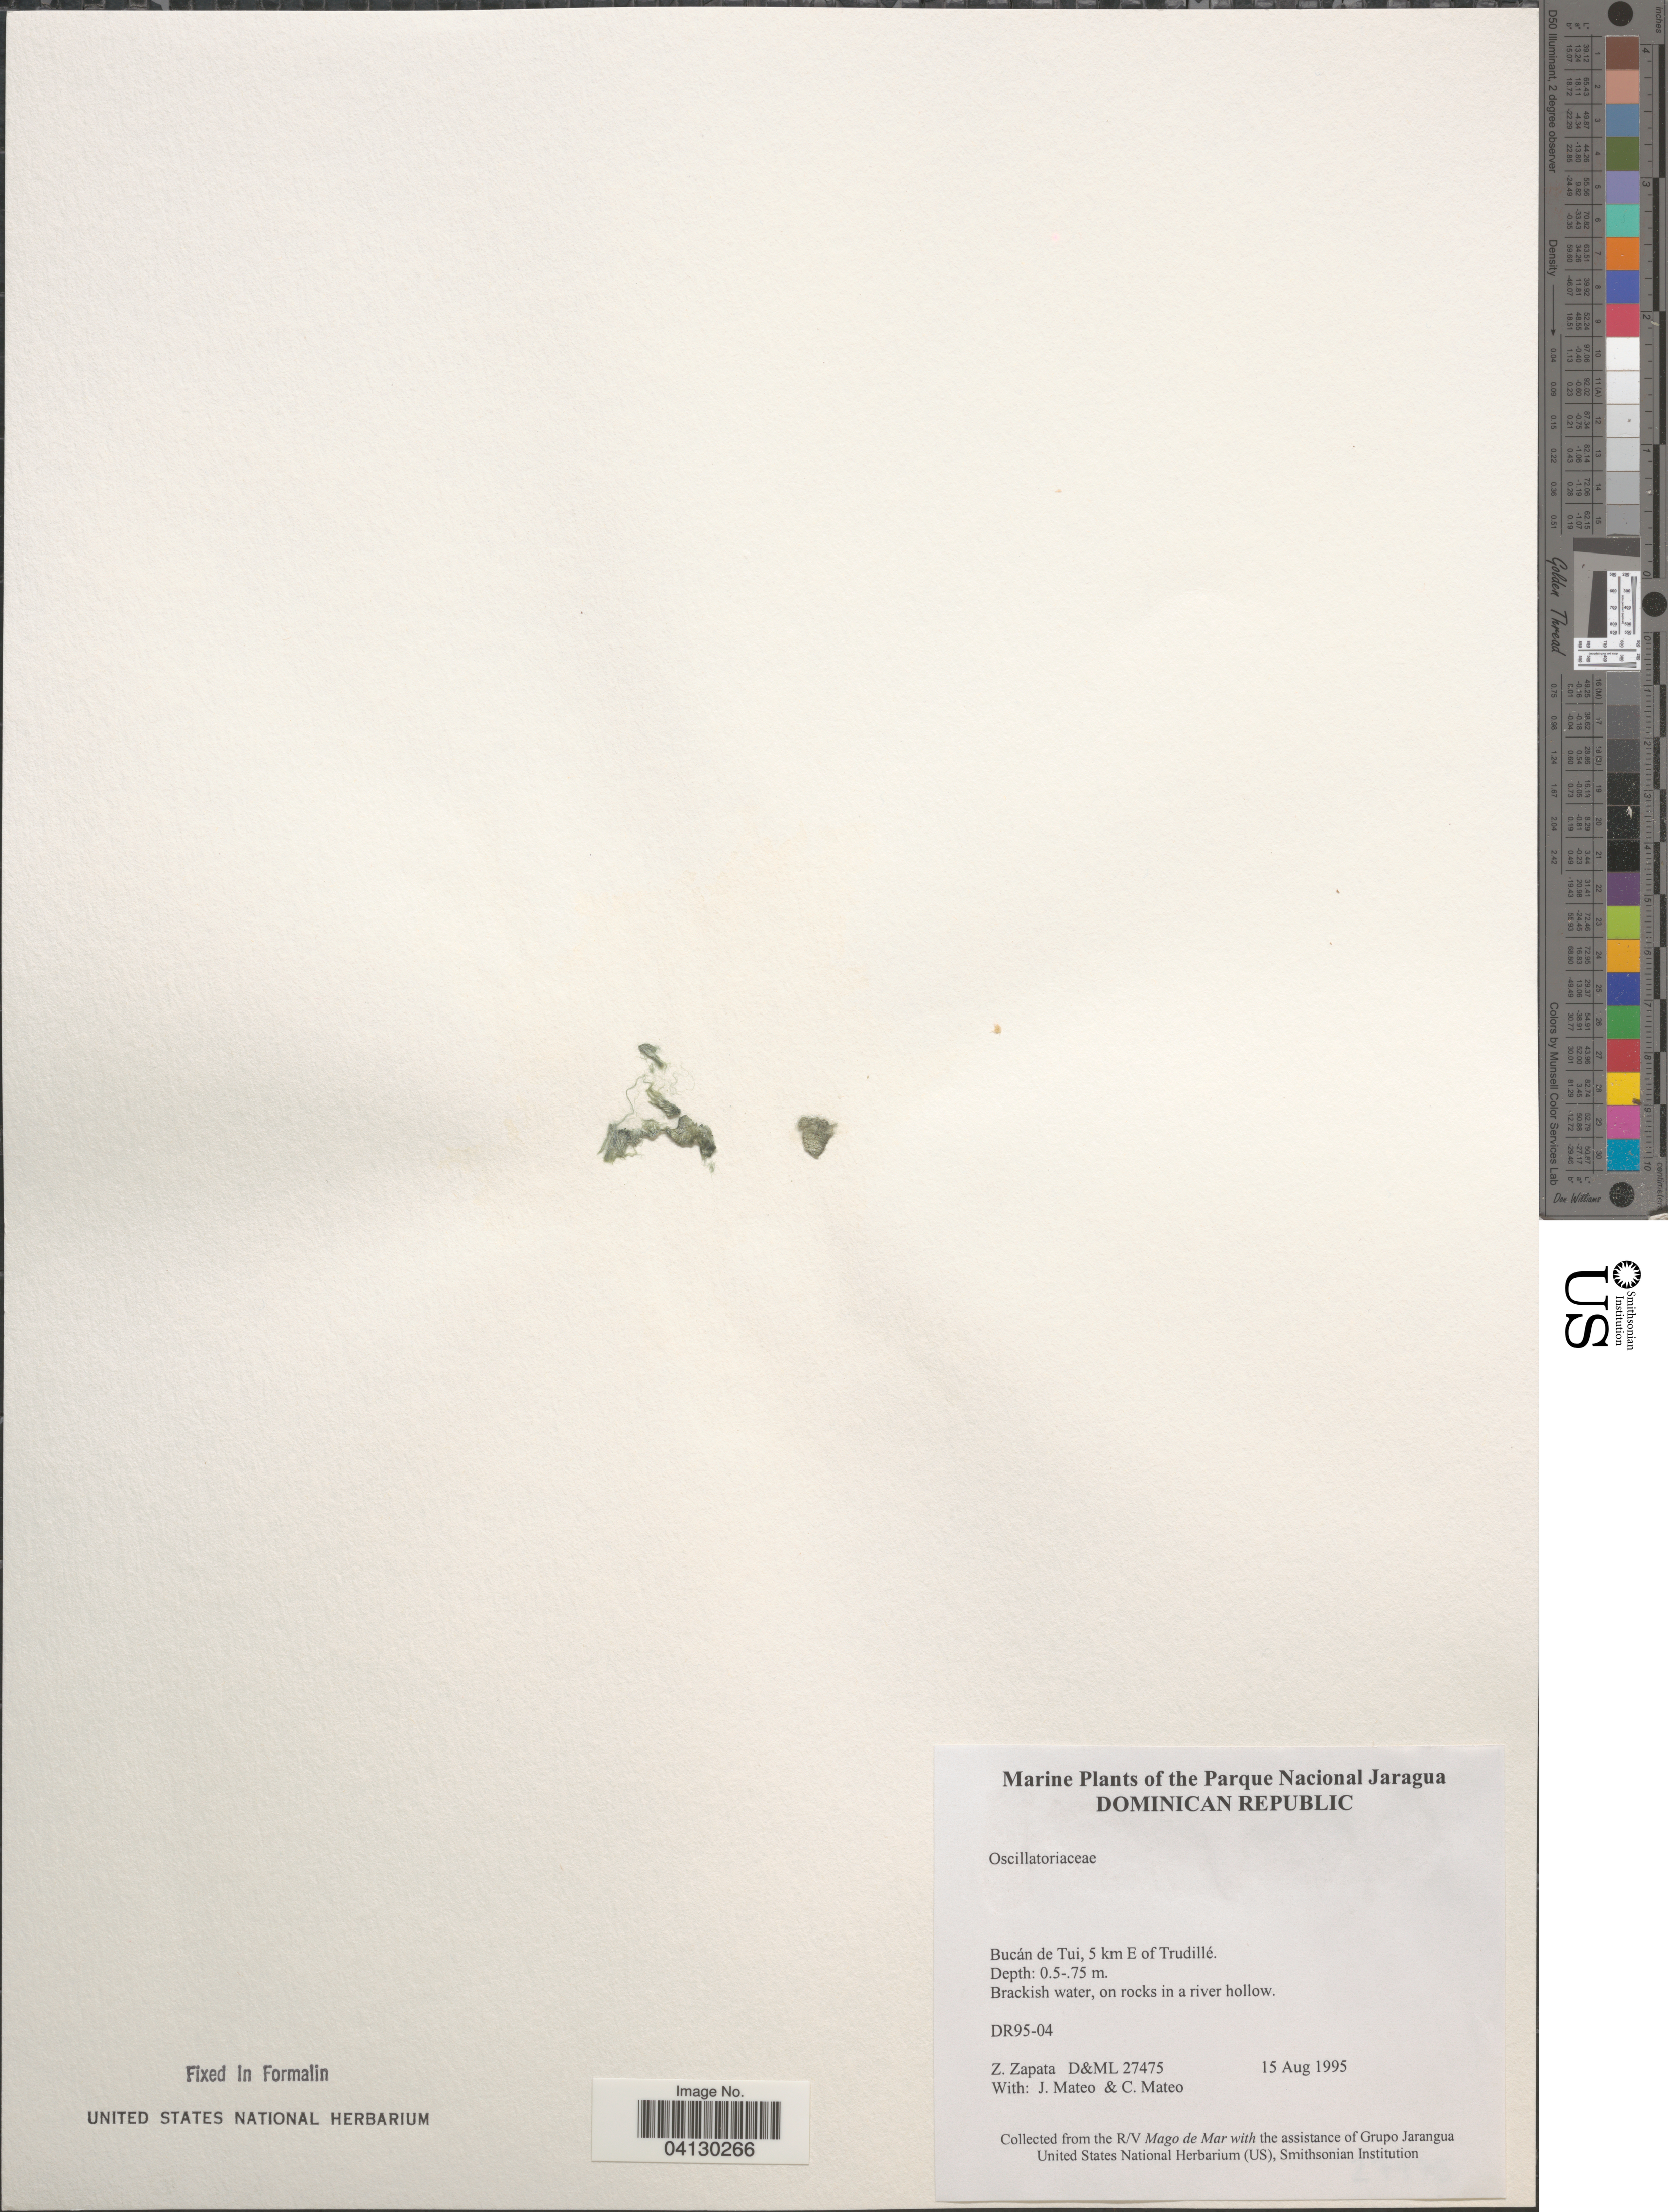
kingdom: Bacteria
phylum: Cyanobacteria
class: Cyanobacteriia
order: Cyanobacteriales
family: Oscillatoriaceae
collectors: Z. Zapata, J. Mateo & C. Mateo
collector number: D&ML27475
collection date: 1995-08-15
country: Dominican Republic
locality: The Parque Nacional Jaragua. Bucán de Tui, 5 km E of Trudillé.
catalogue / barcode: US 238752